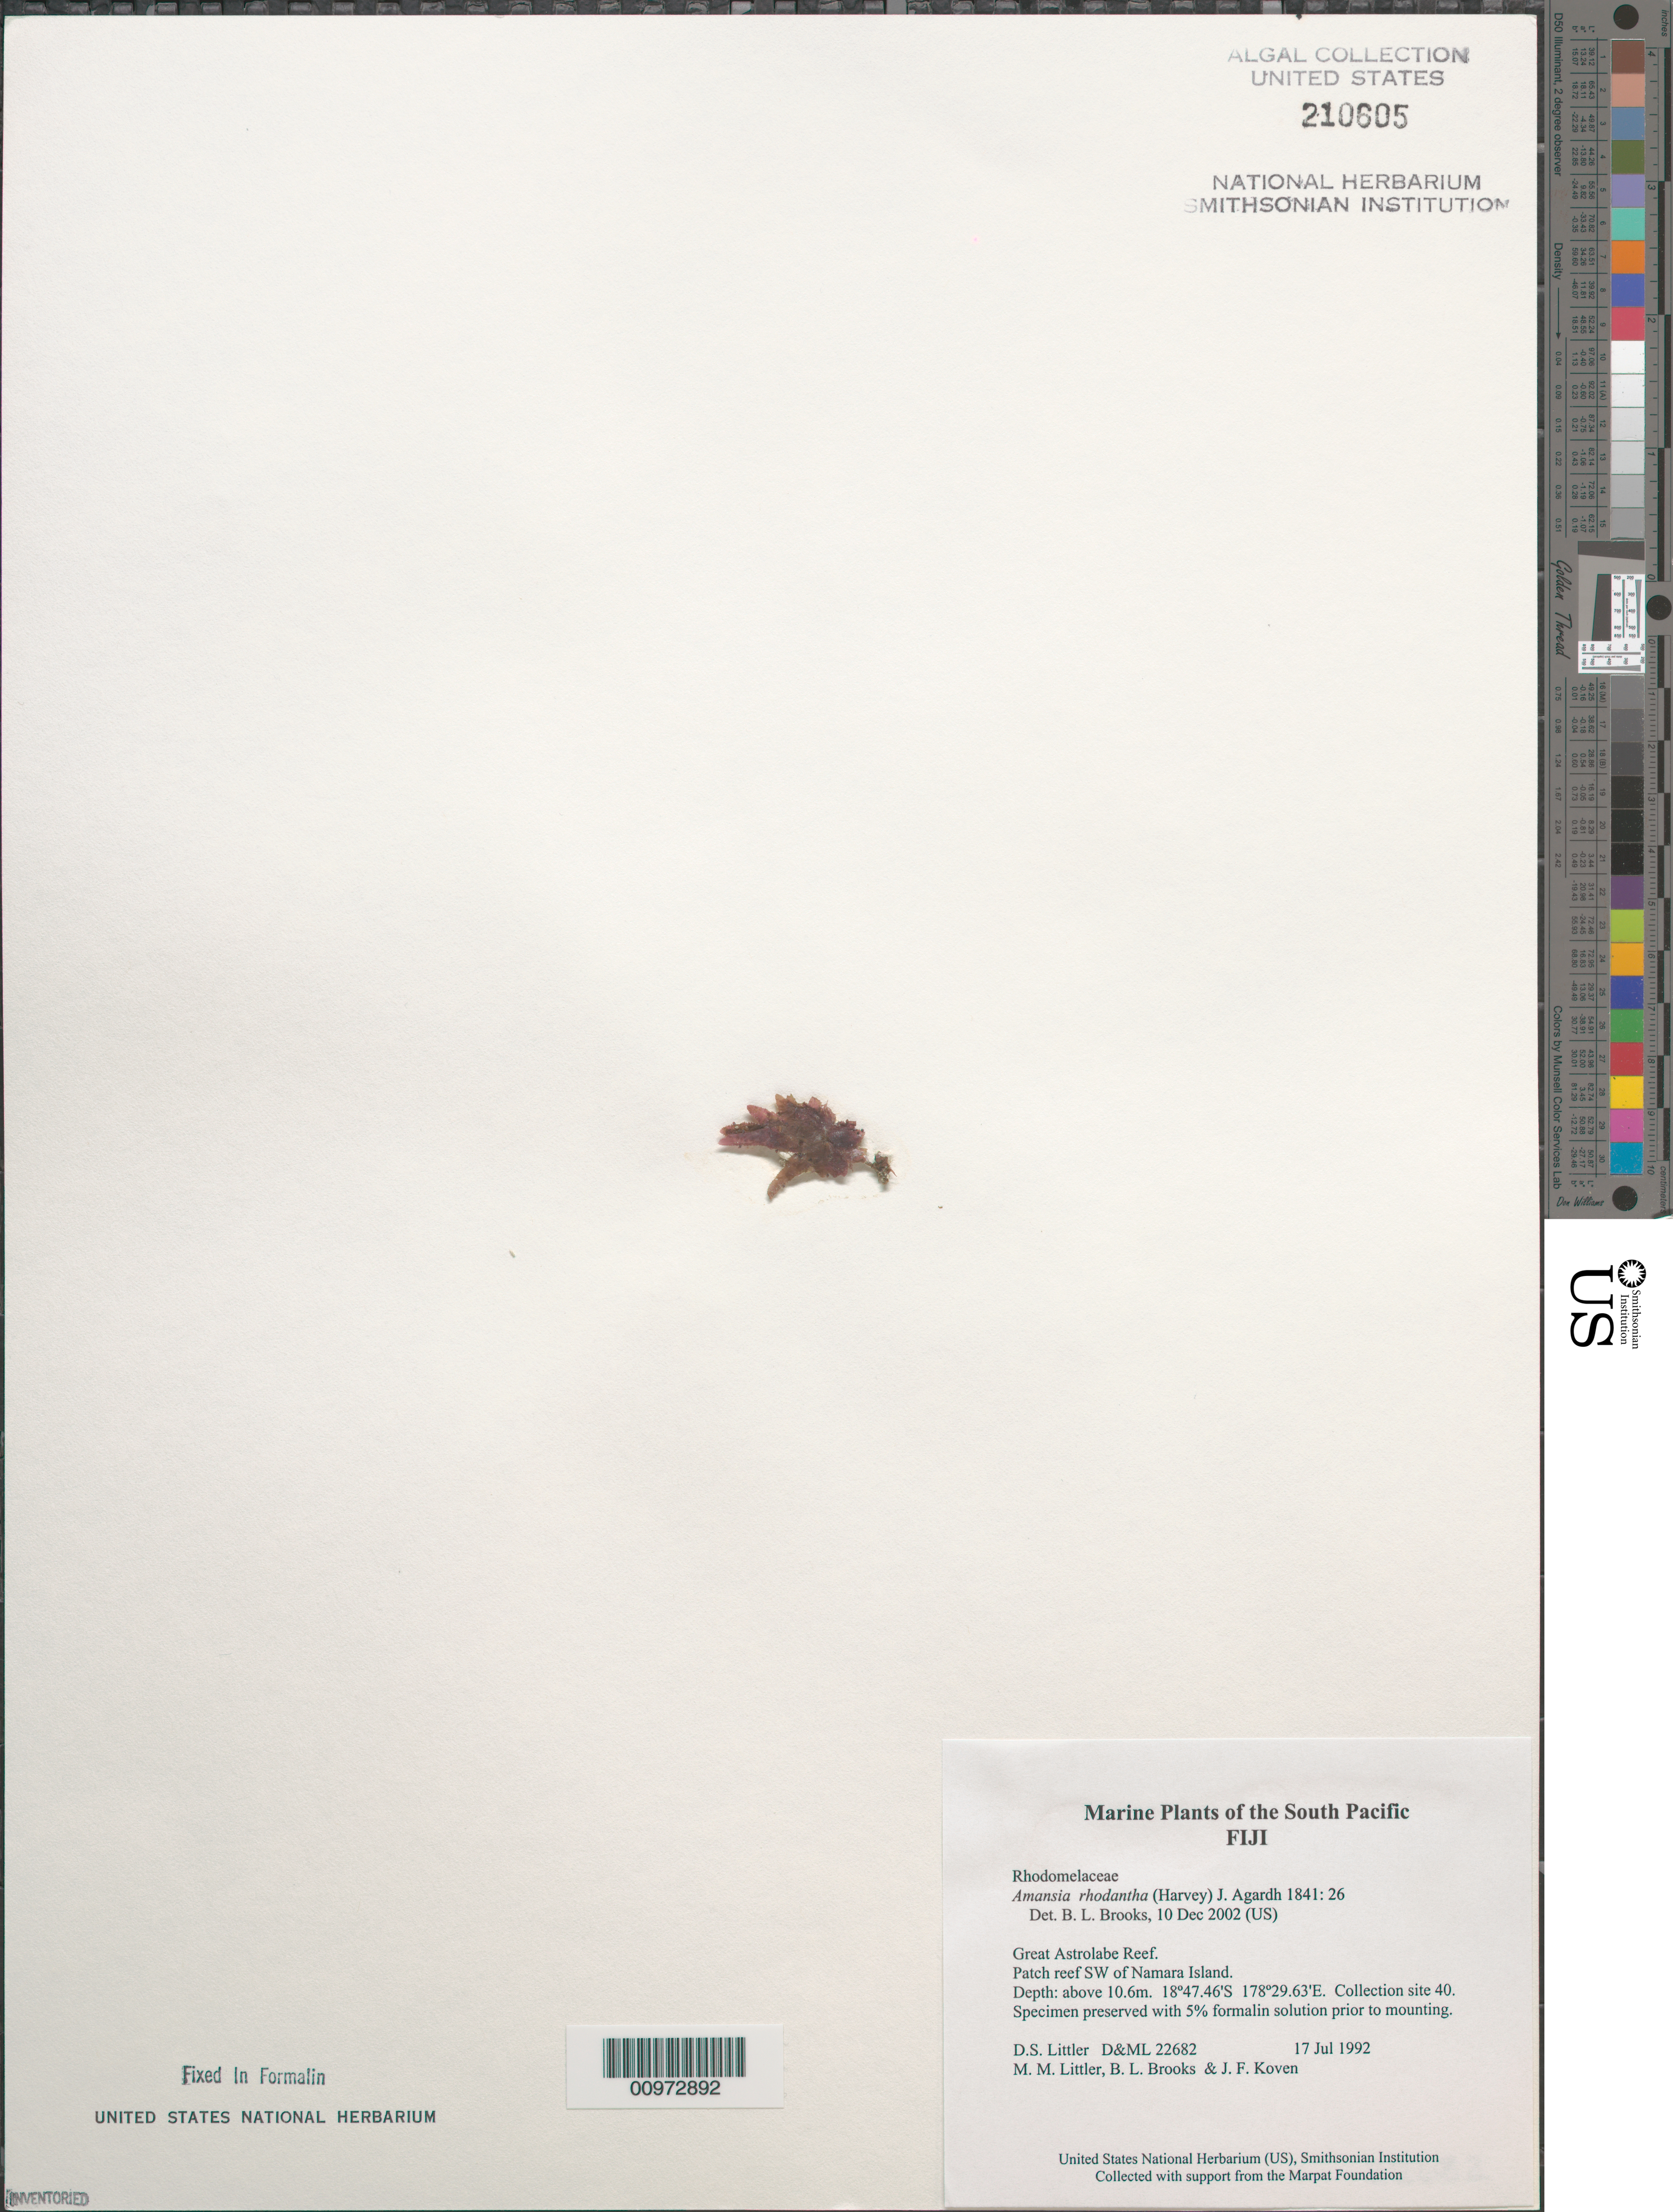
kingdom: Plantae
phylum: Rhodophyta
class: Florideophyceae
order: Ceramiales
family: Rhodomelaceae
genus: Amansia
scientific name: Amansia rhodantha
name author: (Harv.) J. Agardh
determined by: Brooks, B. L., (BOT), Smithsonian Institution - National Museum of Natural History (UNITED STATES)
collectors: D. S. Littler, M. M. Littler, B. Brooks & J. Koven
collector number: D&ML 22682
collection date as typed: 17 Jul 1992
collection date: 1992-07-17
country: Fiji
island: Great Astrolabe Reef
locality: Great Astrolabe Reef, patch reef southwest of Namara Island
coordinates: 18 47.46'S, 178 29.63'E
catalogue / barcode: US 210605